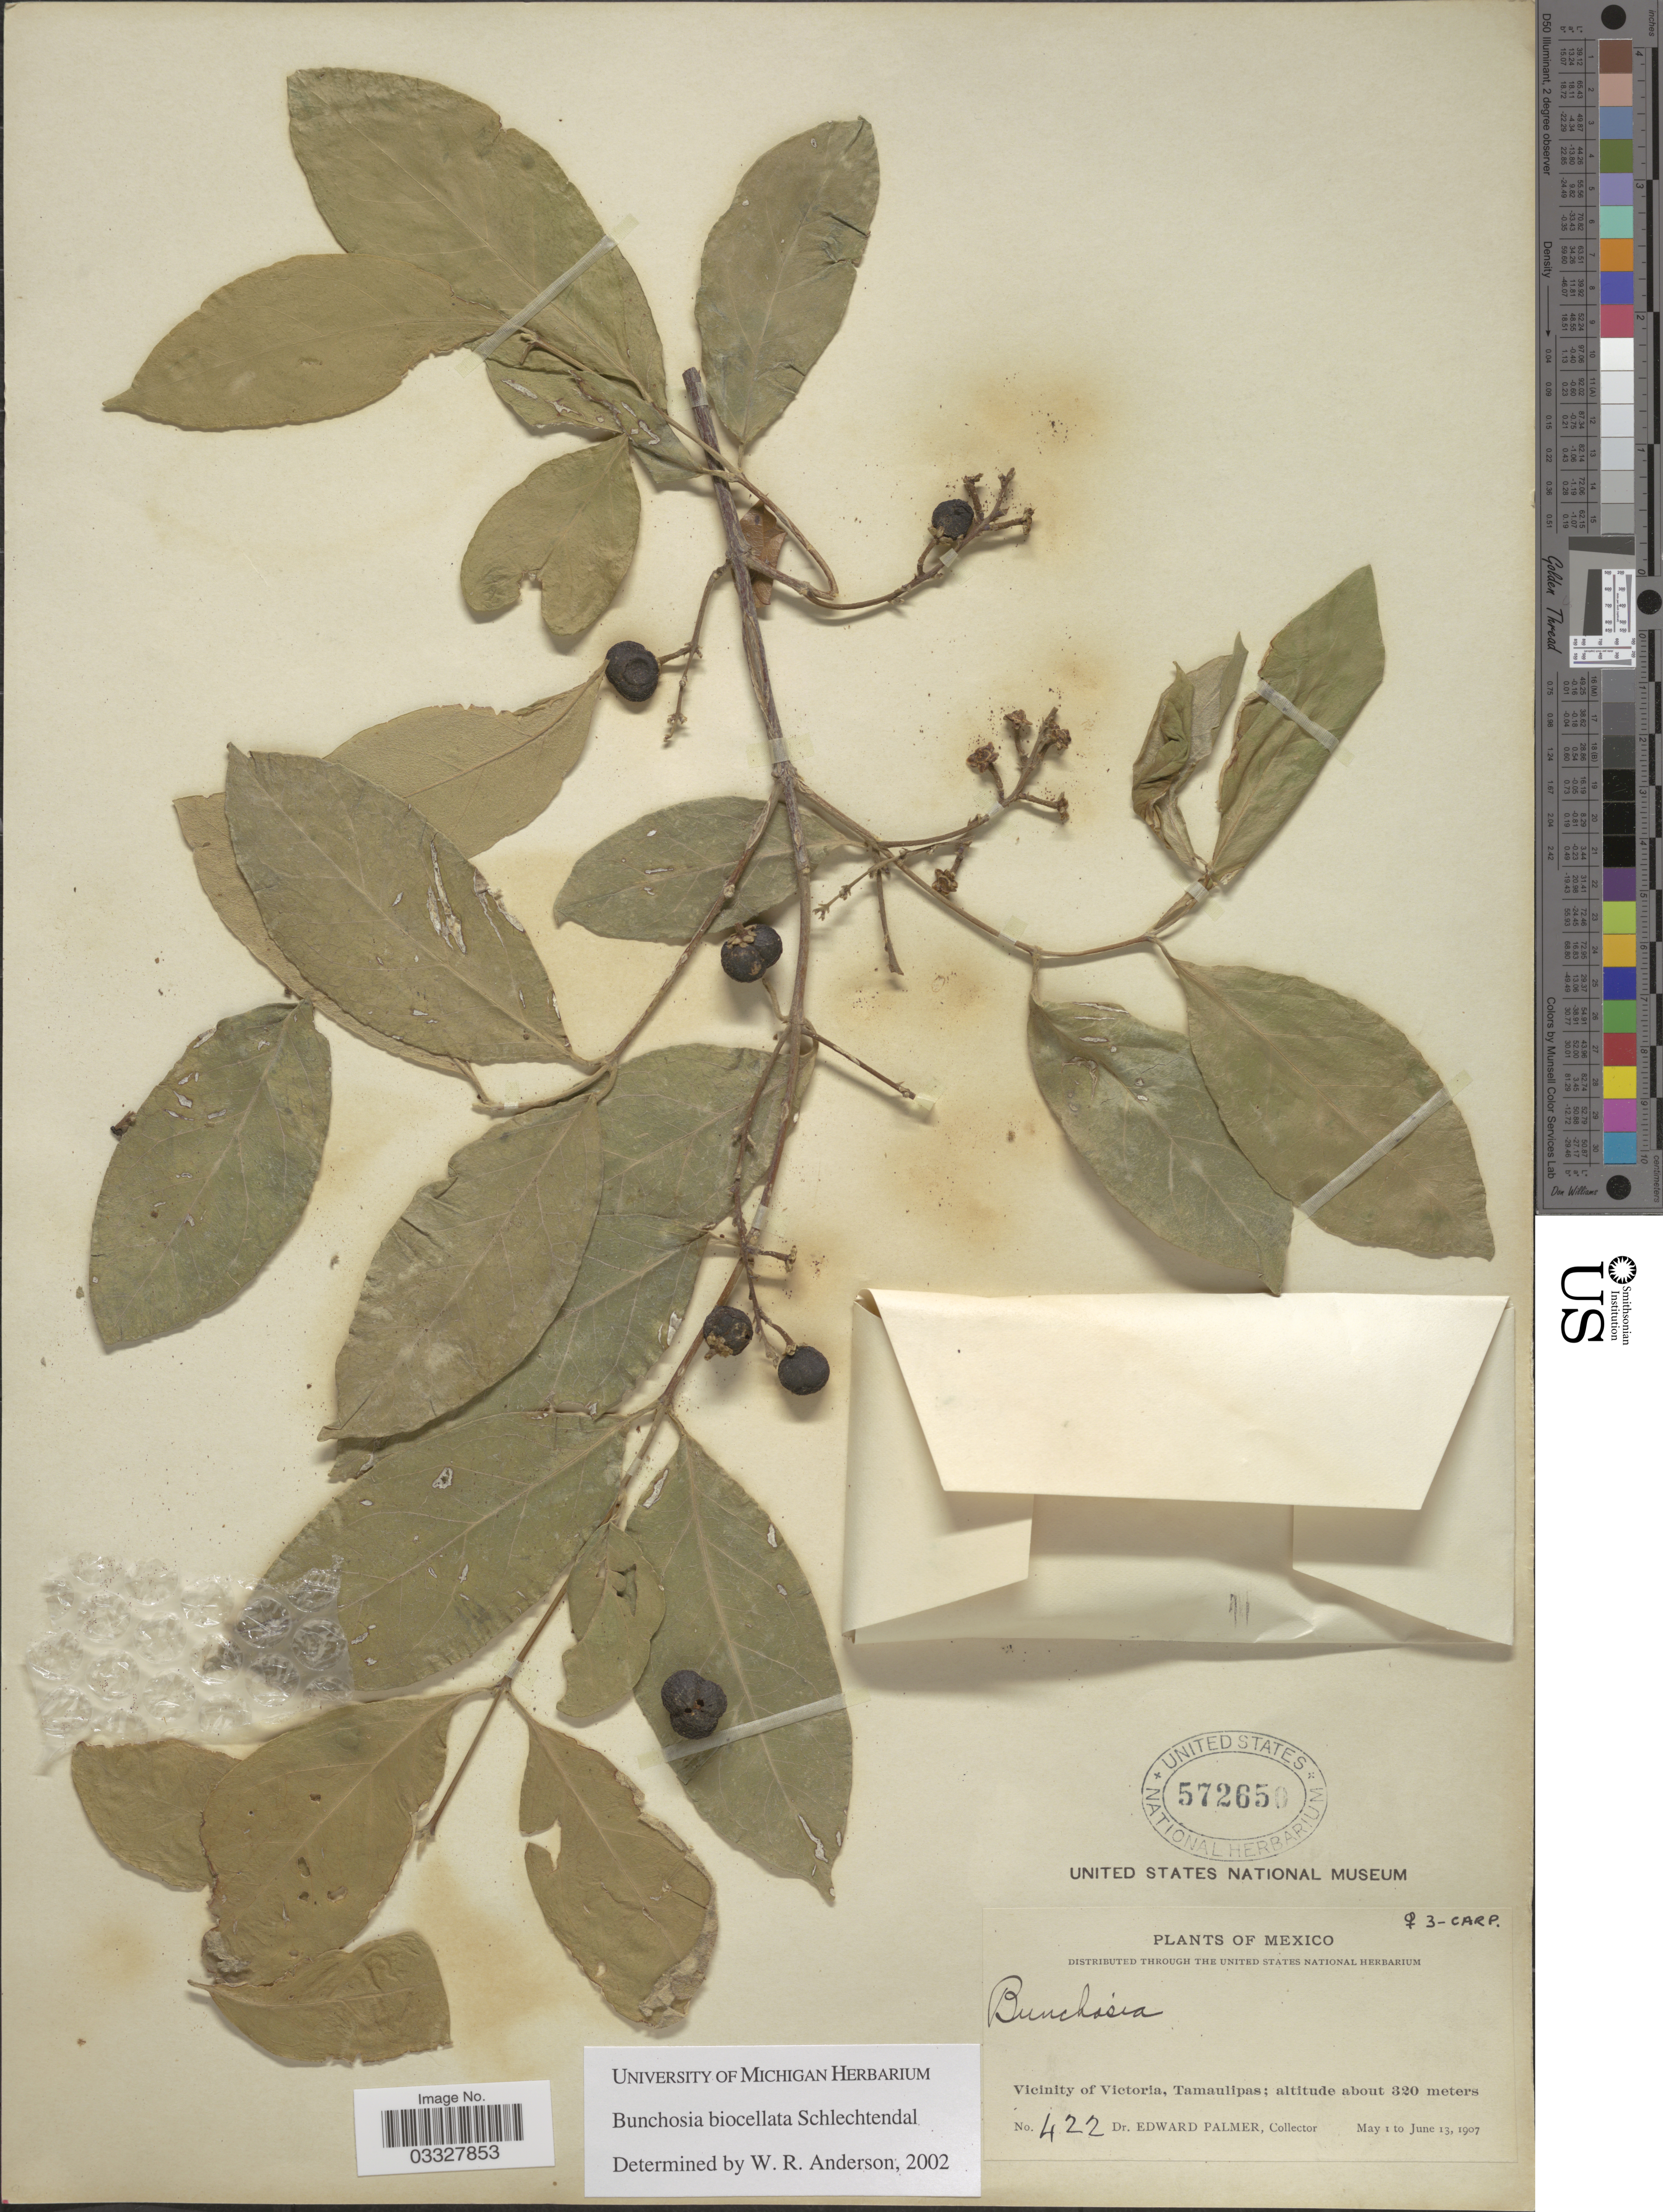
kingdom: Plantae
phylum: Tracheophyta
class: Magnoliopsida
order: Malpighiales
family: Malpighiaceae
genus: Bunchosia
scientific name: Bunchosia biocellata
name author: Schltdl.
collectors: E. Palmer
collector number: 422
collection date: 1907-05-01/1907-06-13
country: Mexico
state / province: Tamaulipas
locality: Vicinity of Victoria.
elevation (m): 320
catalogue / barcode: US 572650